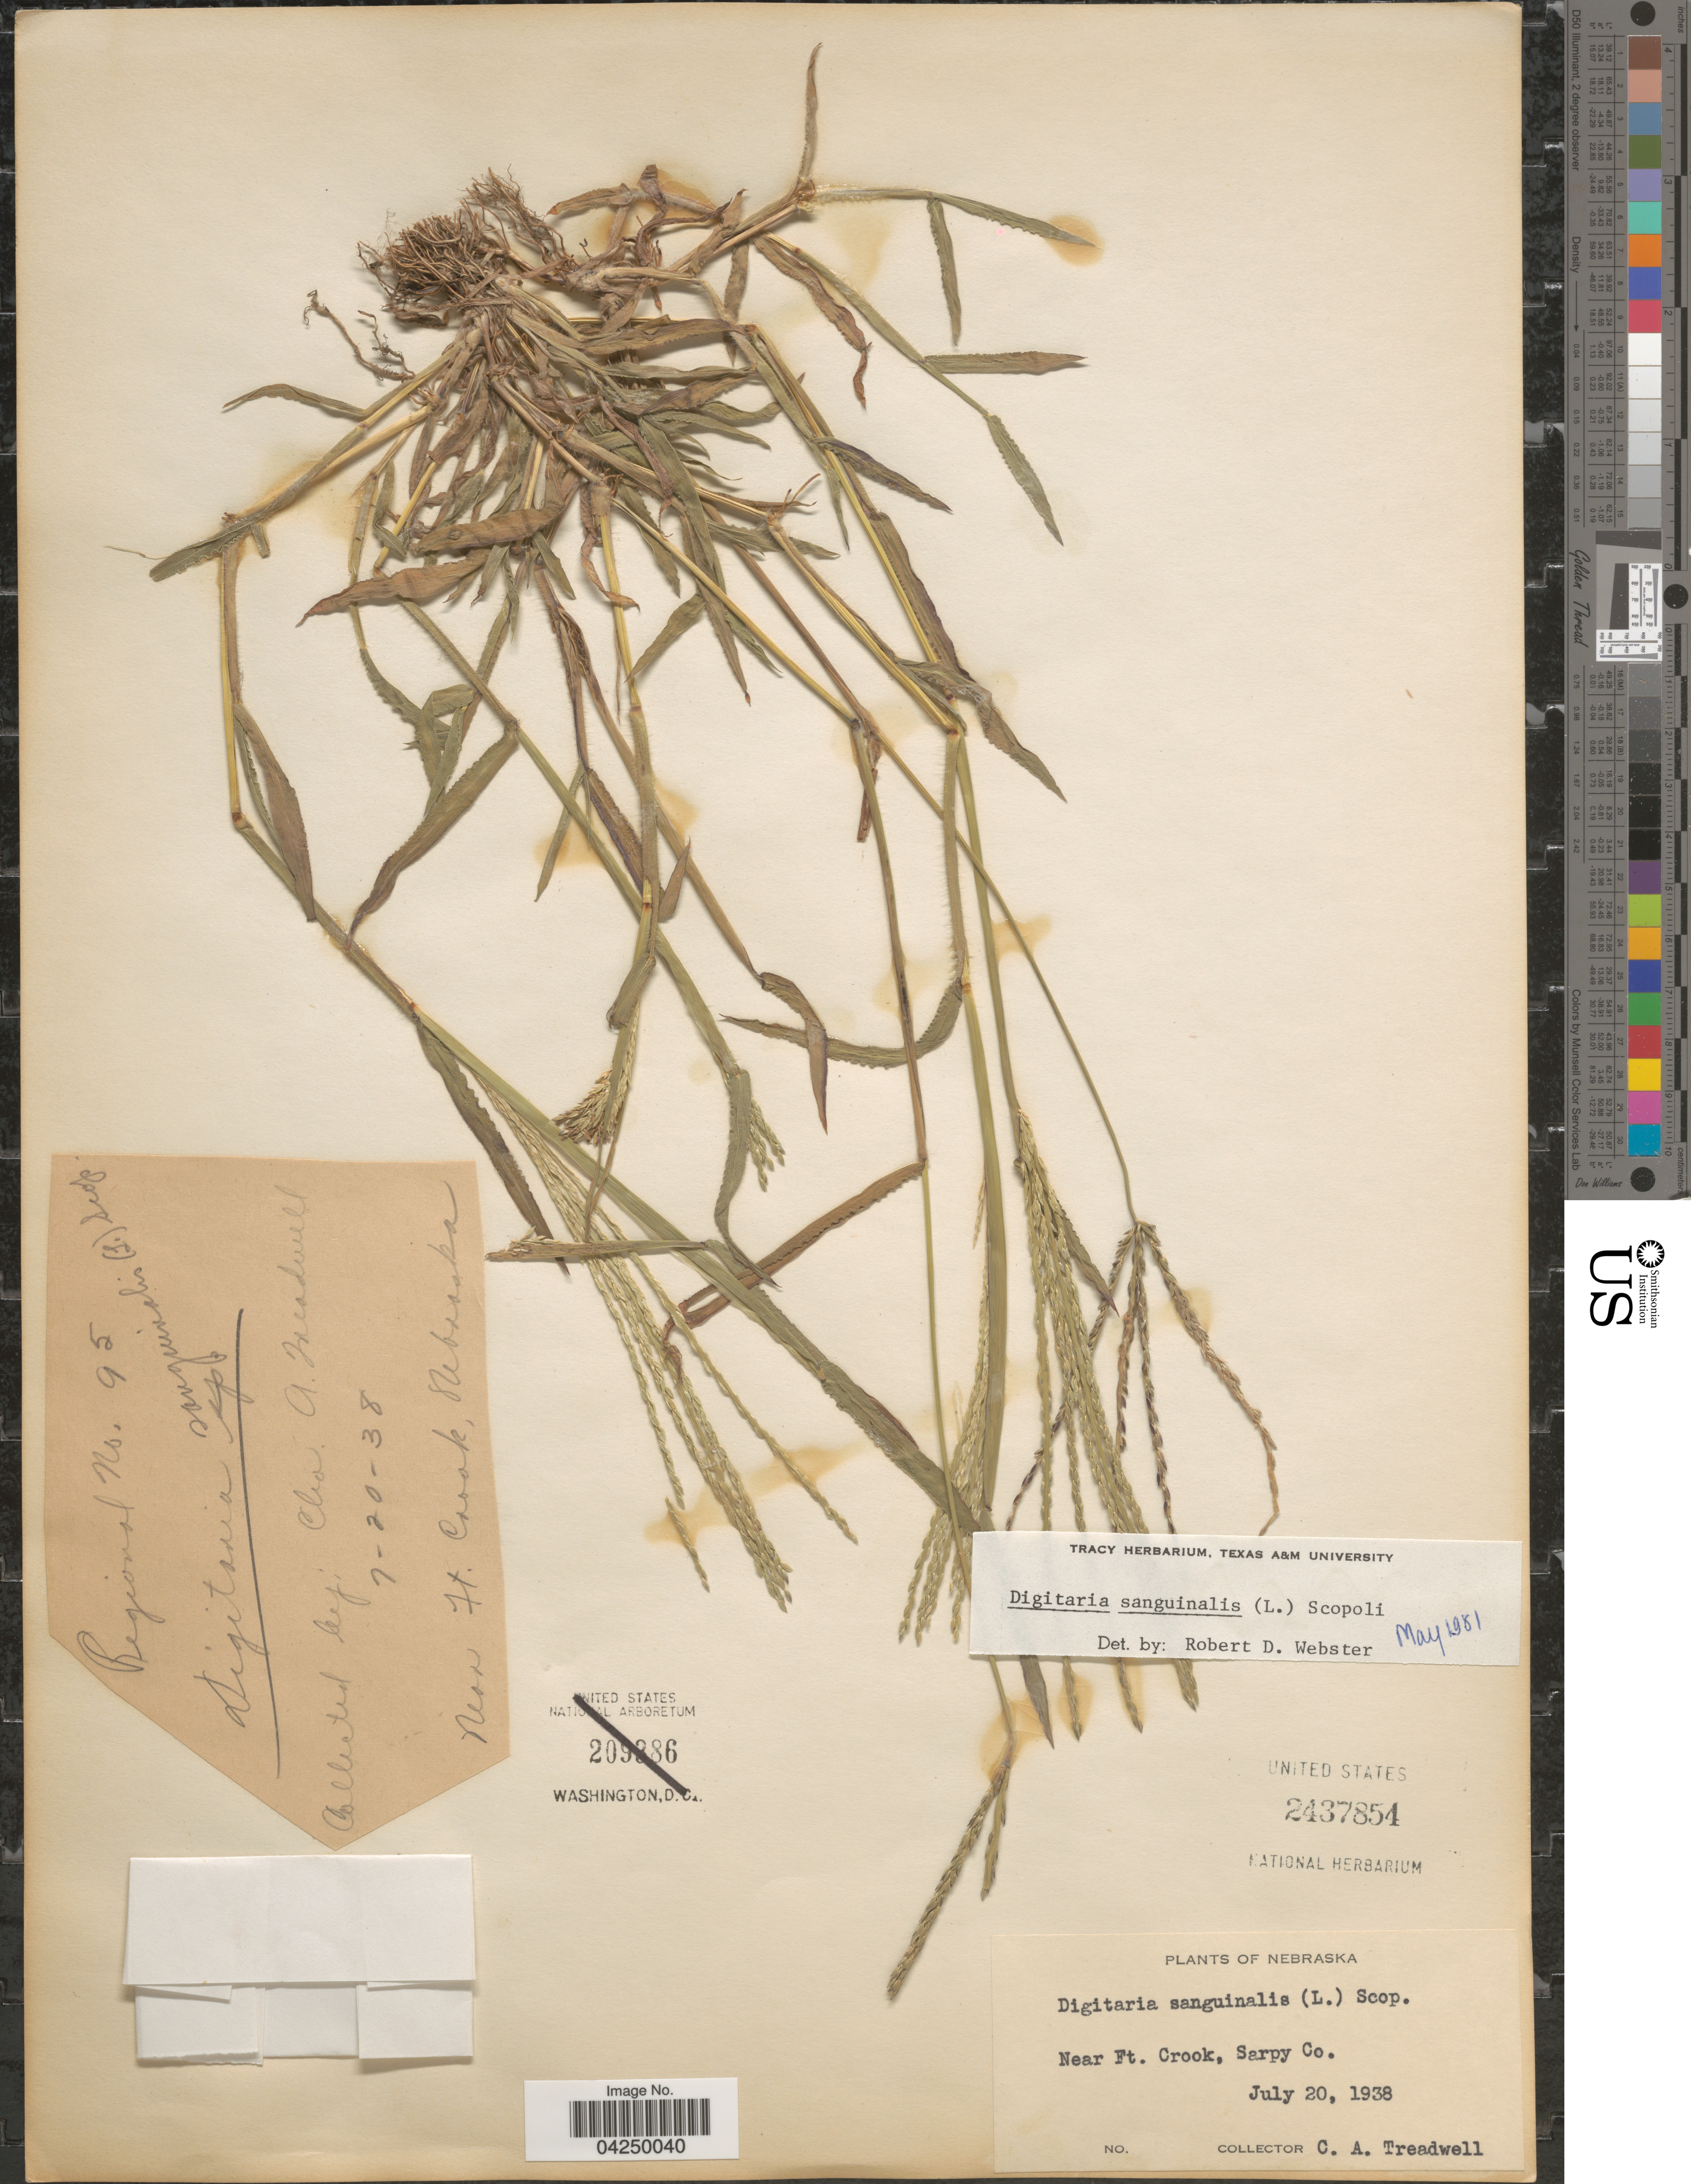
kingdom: Plantae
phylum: Tracheophyta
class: Liliopsida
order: Poales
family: Poaceae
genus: Digitaria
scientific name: Digitaria sanguinalis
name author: (L.) Scop.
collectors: C. Treadwell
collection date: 1938-07-20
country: United States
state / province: Nebraska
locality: Near Ft. Crook, Sarpy Co.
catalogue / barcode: US 2437854